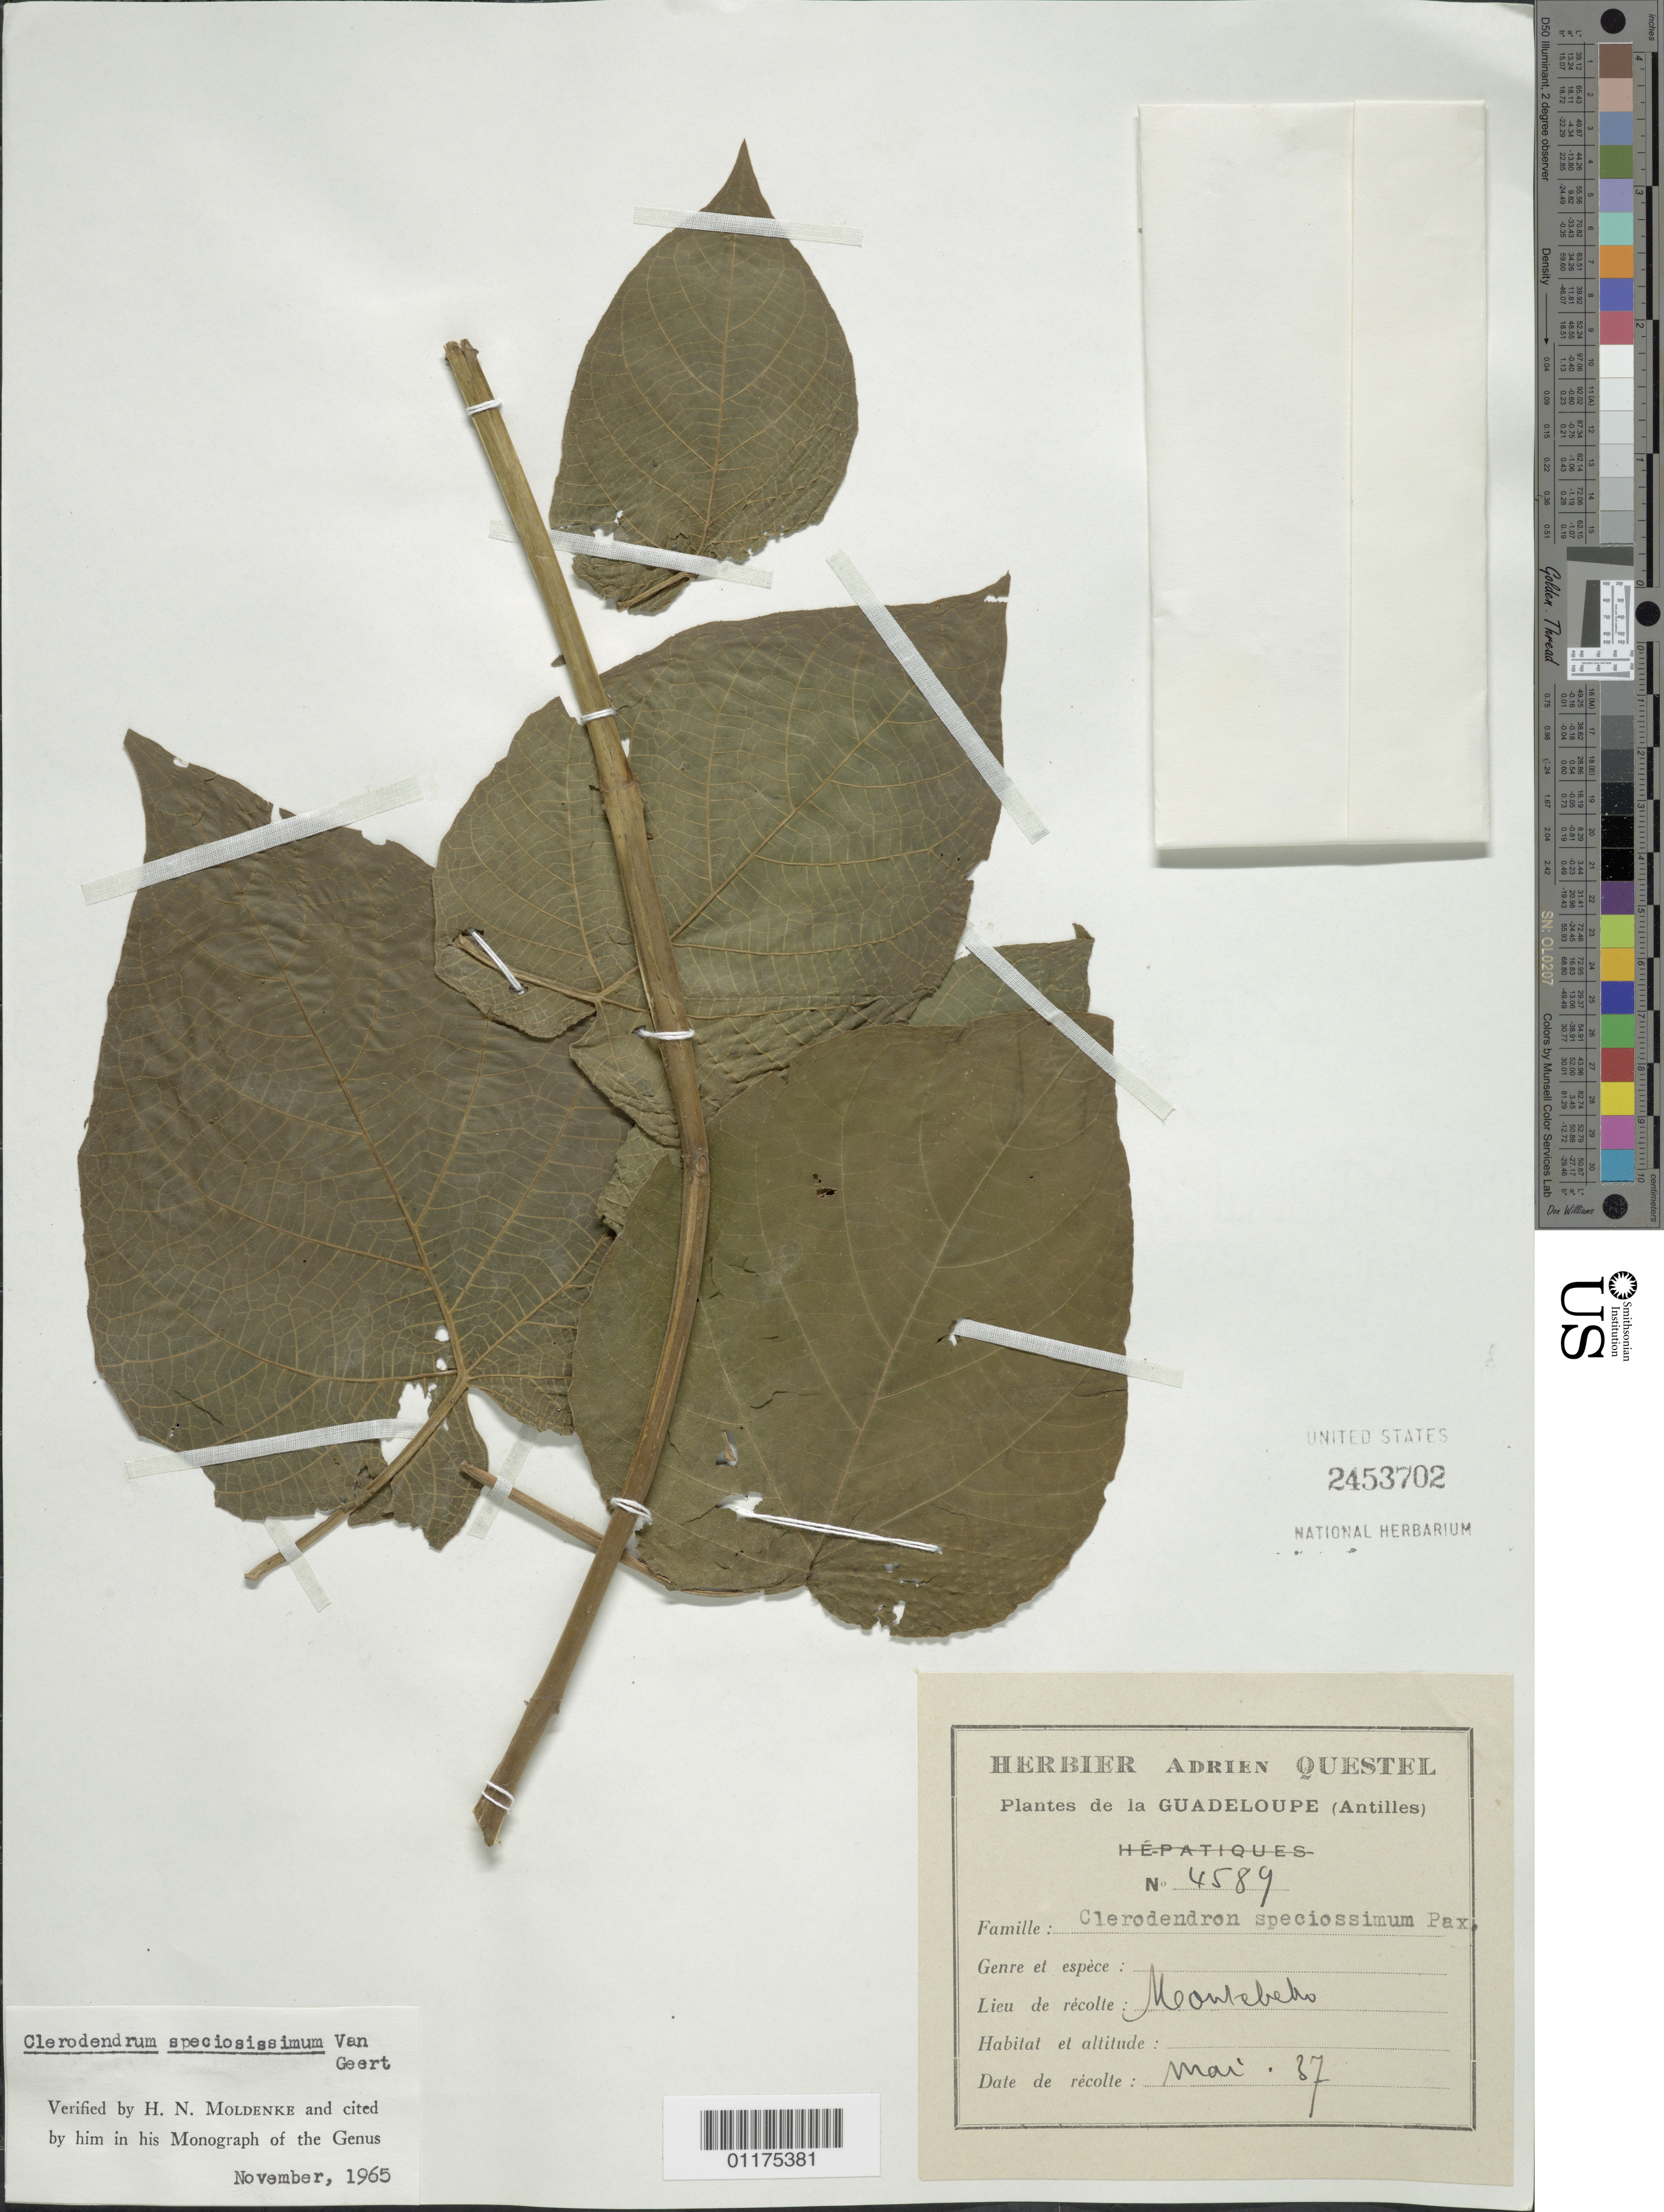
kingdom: Plantae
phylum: Tracheophyta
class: Magnoliopsida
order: Lamiales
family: Lamiaceae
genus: Clerodendrum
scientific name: Clerodendrum speciosissimum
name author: Drapiez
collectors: A. Questel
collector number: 4589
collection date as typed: Mar 1937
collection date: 1937-03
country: Guadeloupe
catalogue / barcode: US 2453702